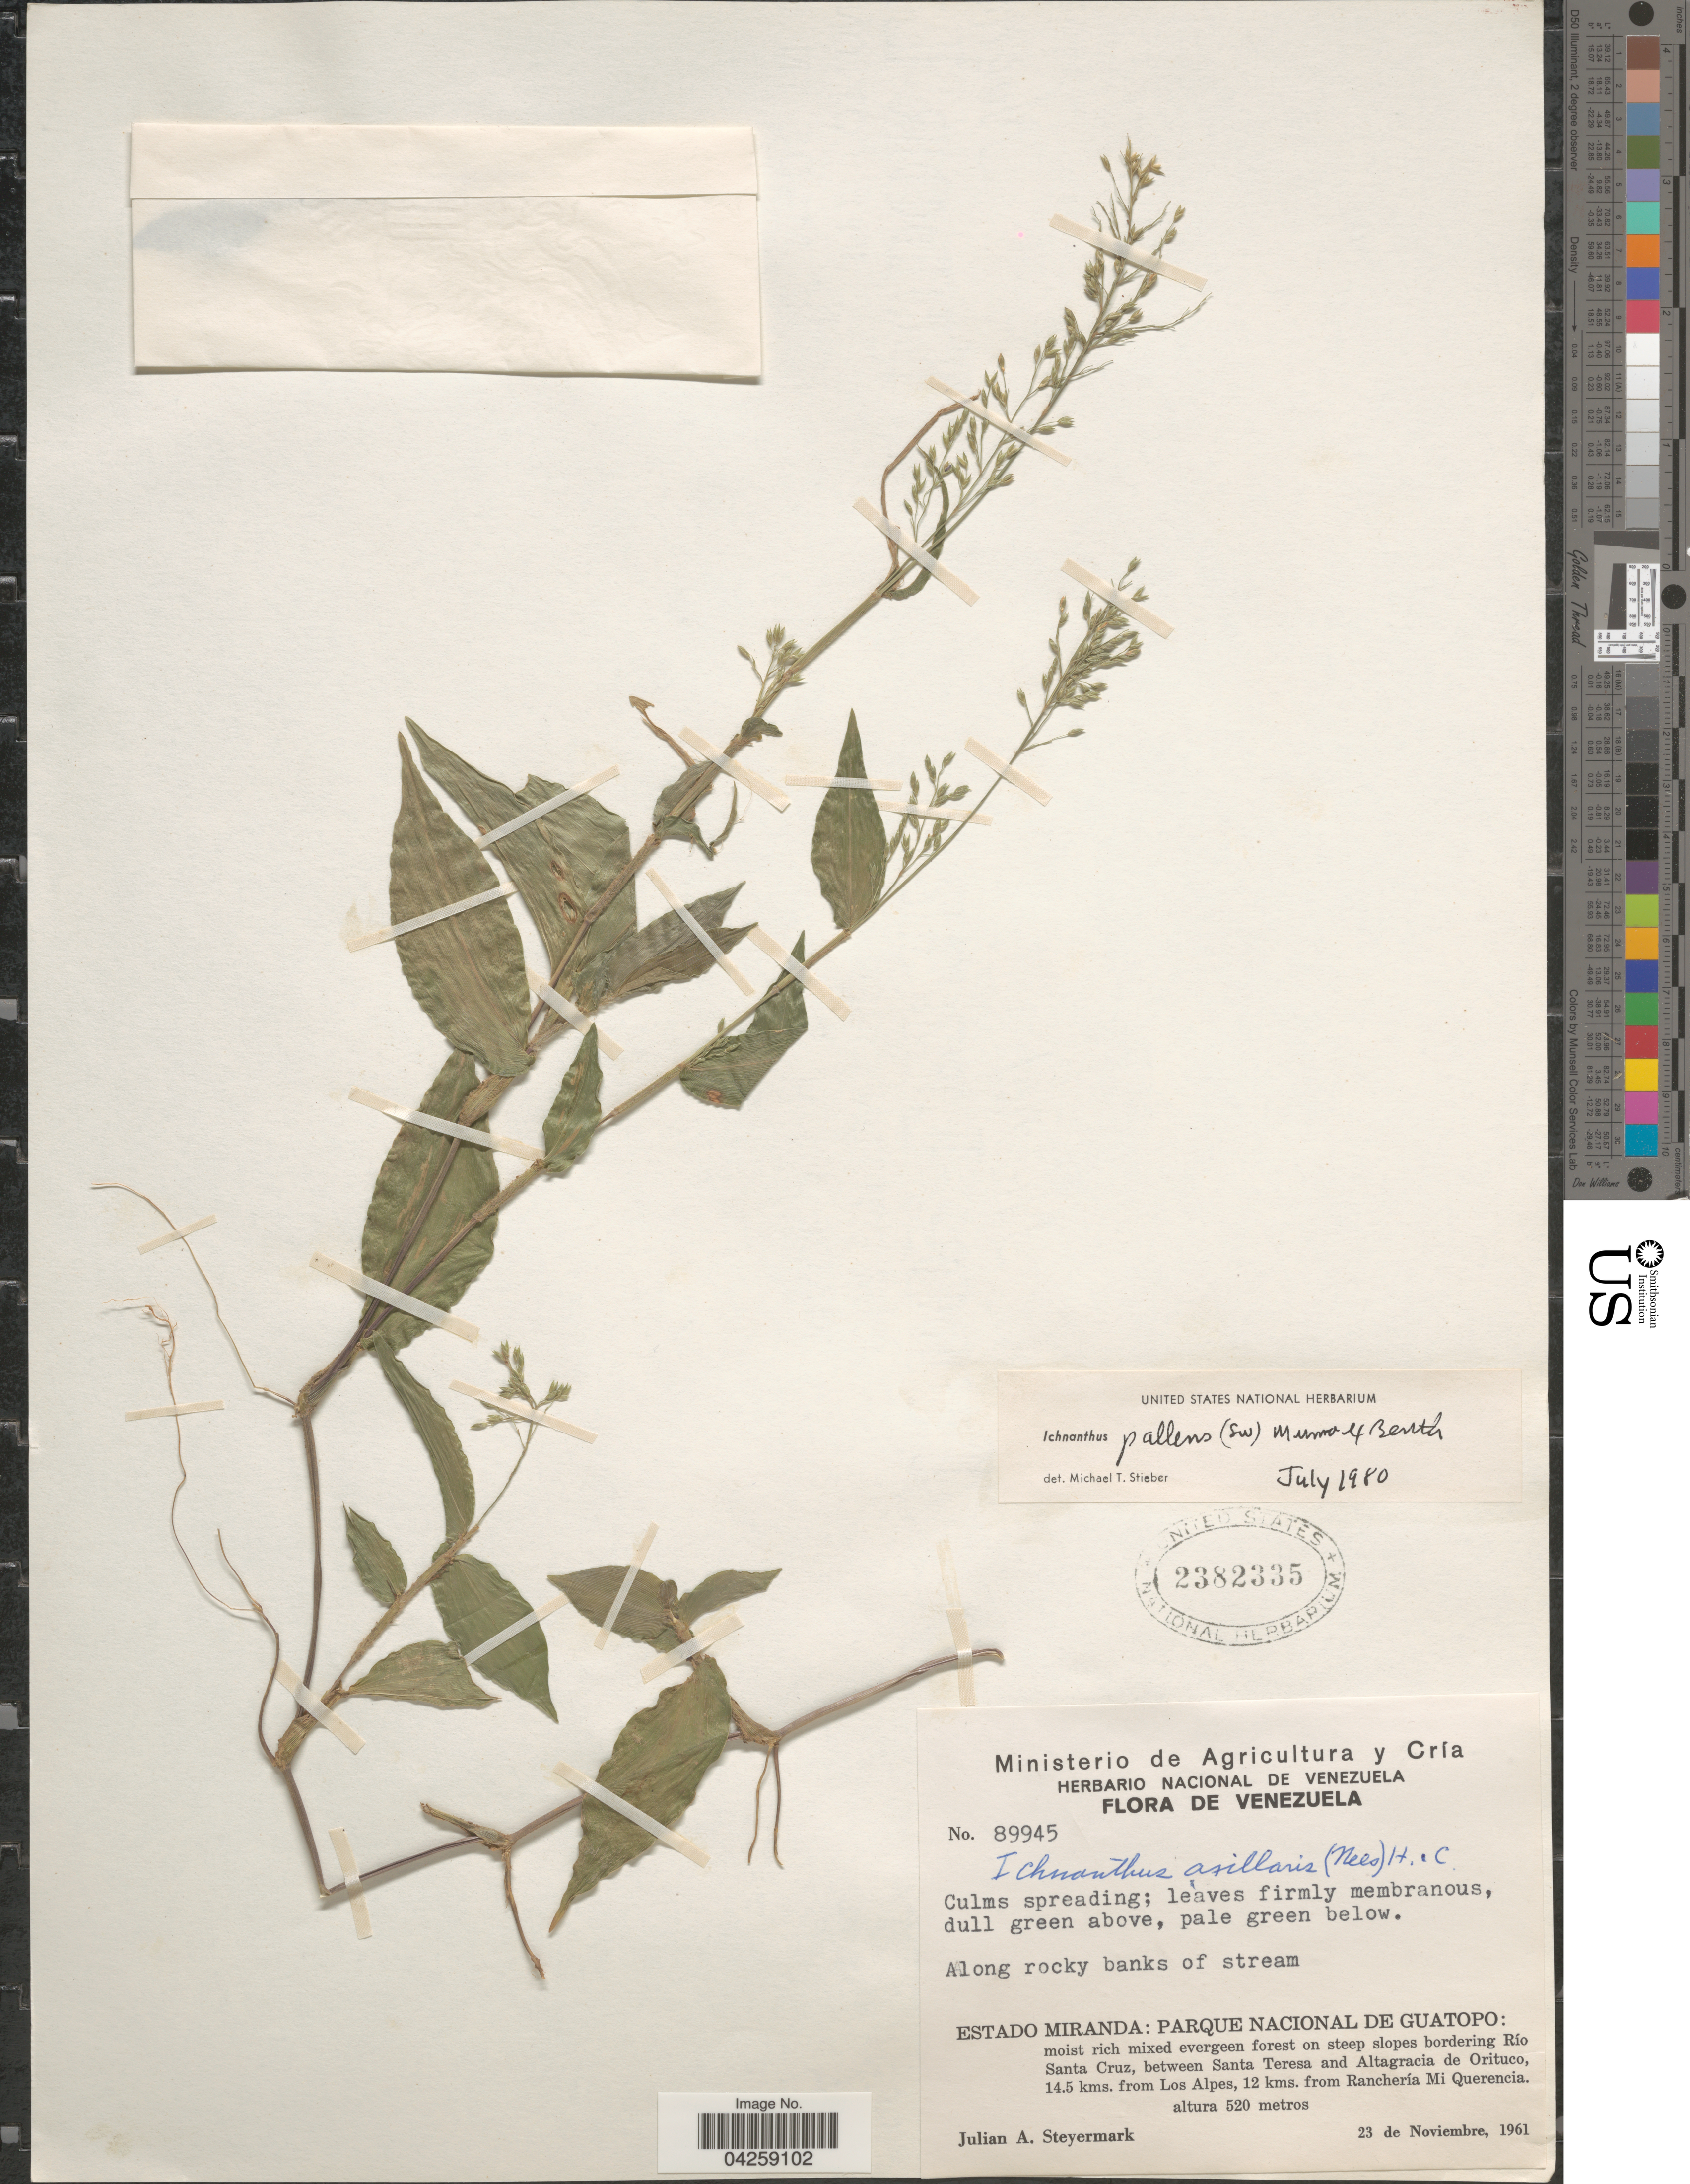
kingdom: Plantae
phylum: Tracheophyta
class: Liliopsida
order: Poales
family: Poaceae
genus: Ichnanthus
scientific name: Ichnanthus pallens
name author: (Sw.) Munro ex Benth.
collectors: J. Steyermark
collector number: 89945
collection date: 1961-11-23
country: Venezuela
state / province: Miranda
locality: Along rocky banks of stream. Parque Nacional de Guatopo: moist rich mixed evergreen forest on steep slopes bordering Río Santa Cruz, between Santa Teresa and Altagracia de Orituco, 14.5 kms. from Los Alpes, 12 kms. from Ranchería Mi Querencia.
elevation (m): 520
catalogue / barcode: US 2382335